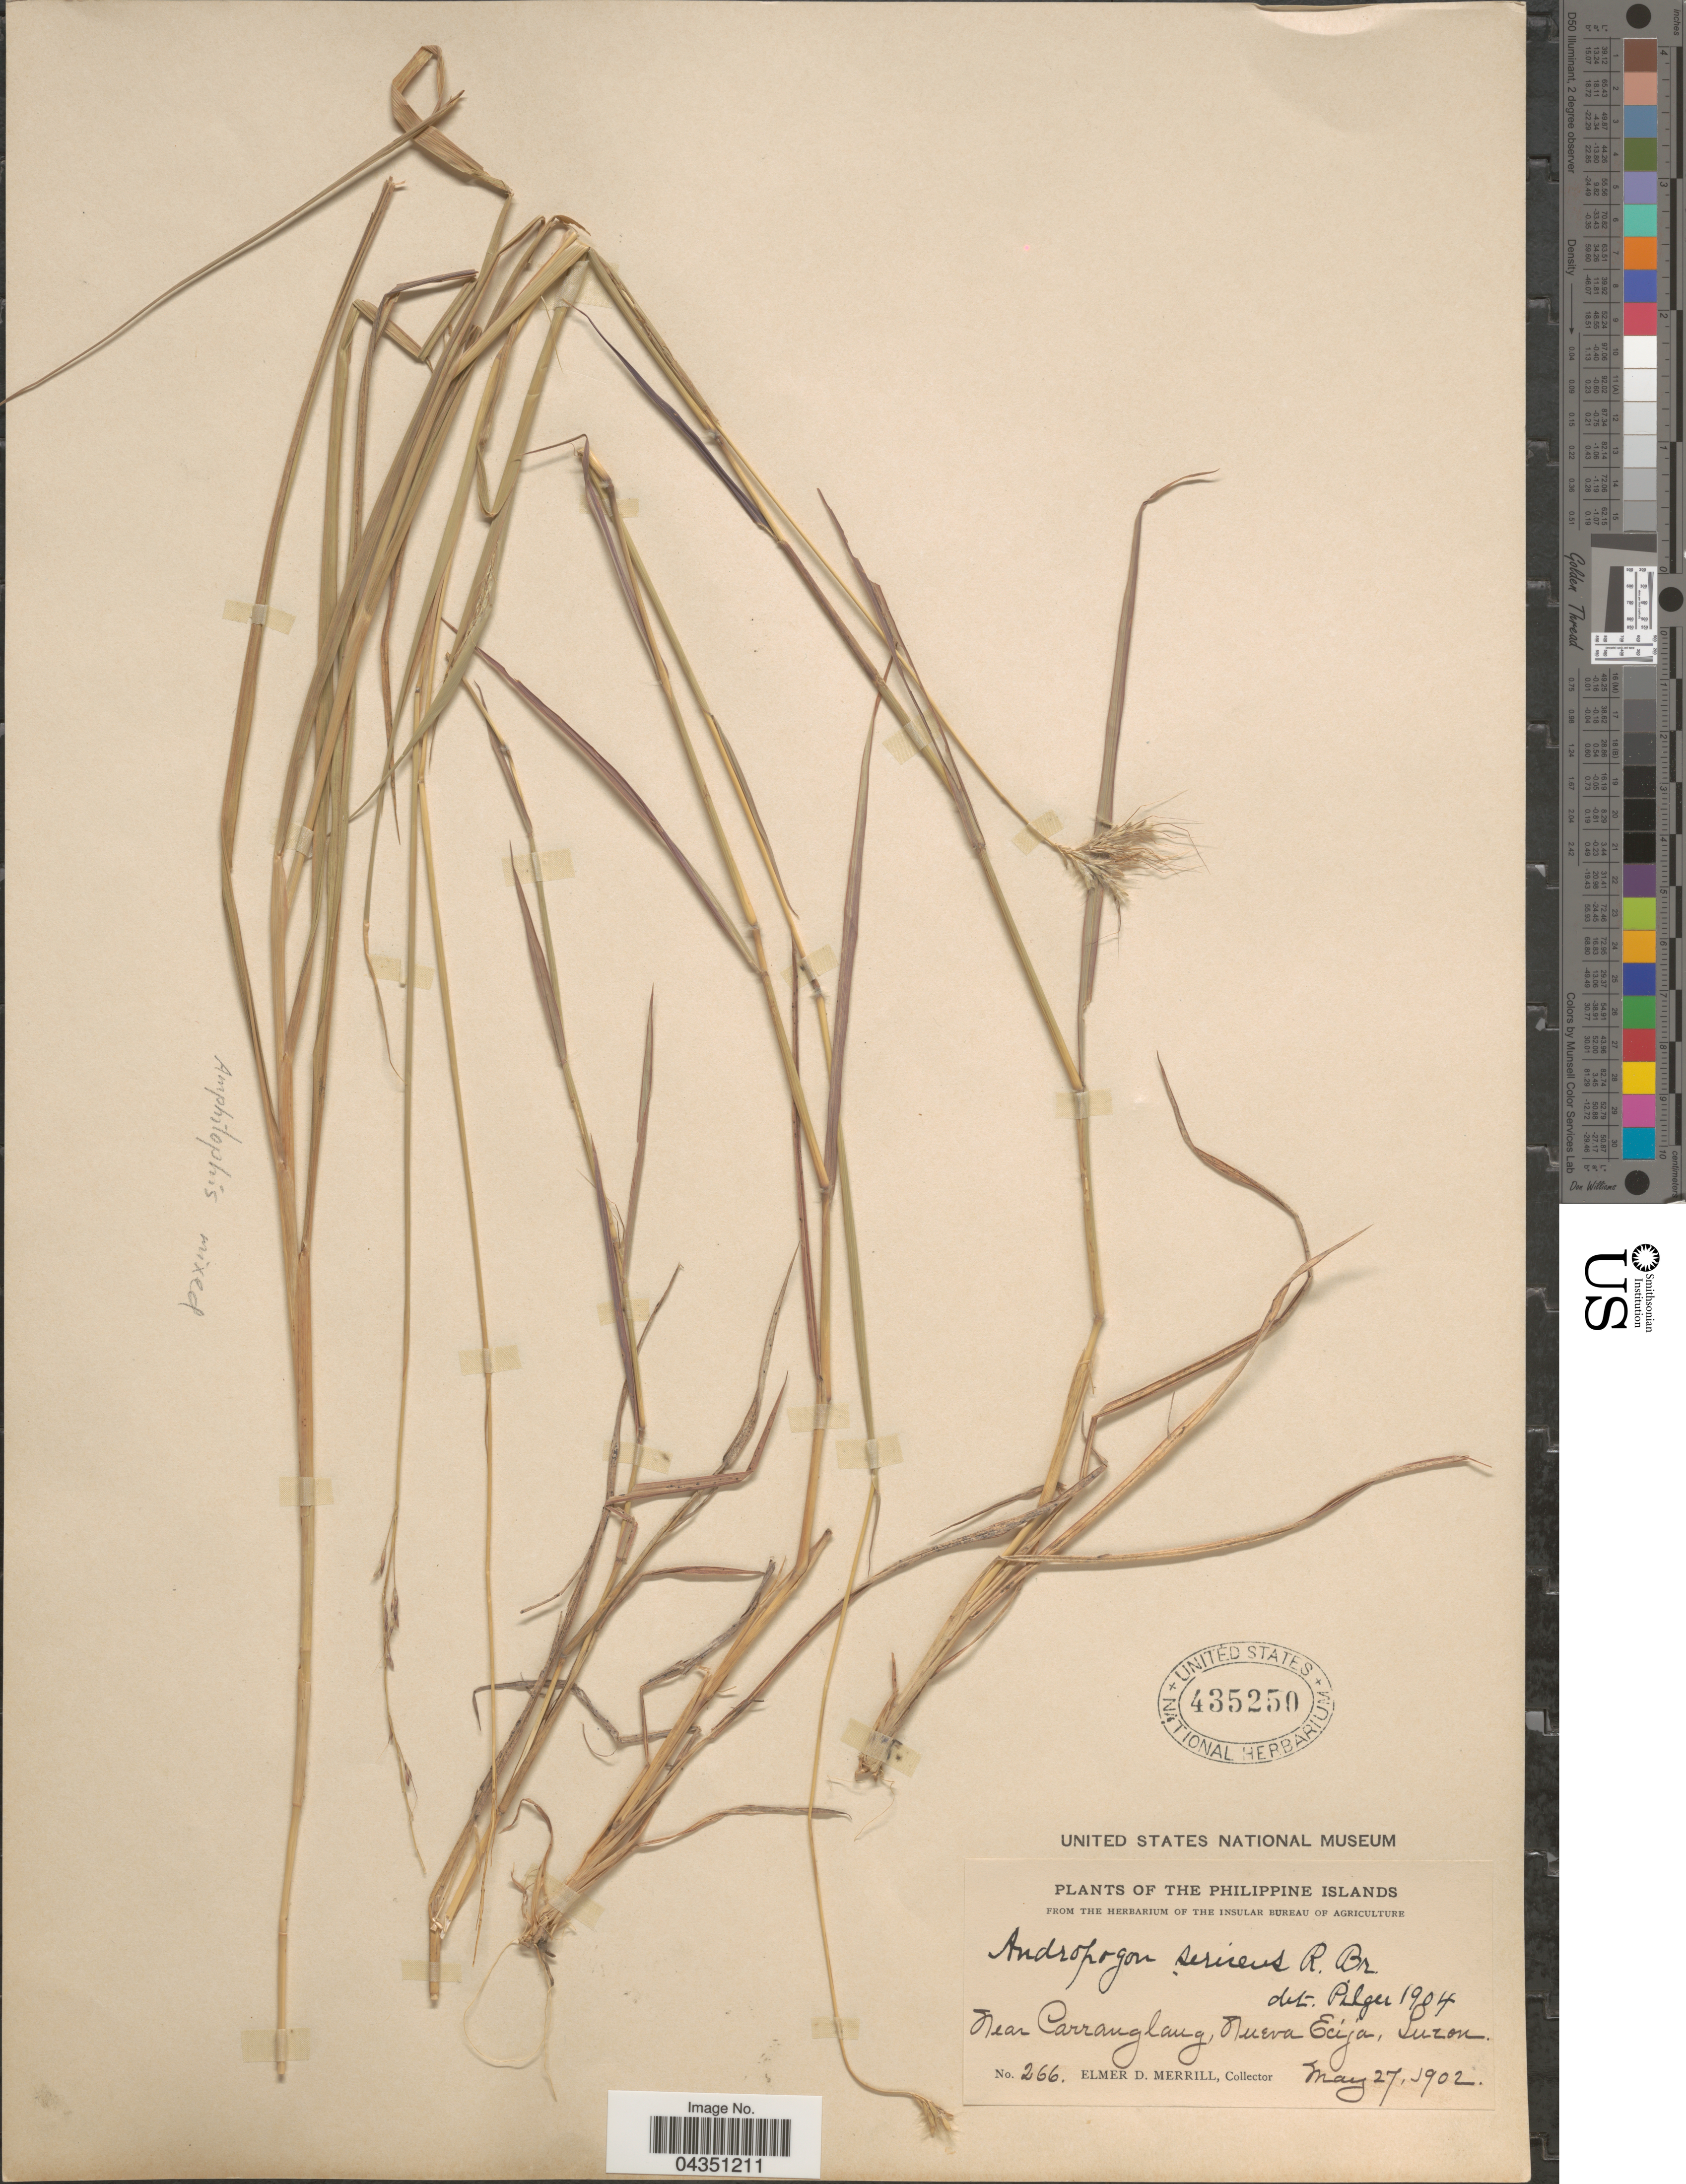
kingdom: Plantae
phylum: Tracheophyta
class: Liliopsida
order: Poales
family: Poaceae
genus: Dichanthium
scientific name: Dichanthium sericeum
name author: (R. Br.) A. Camus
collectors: E. D. Merrill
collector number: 266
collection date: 1902-05-27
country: Philippines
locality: The Philippine Islands. Near Carranglang, Nueva Ecija, Luzon.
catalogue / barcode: US 435250